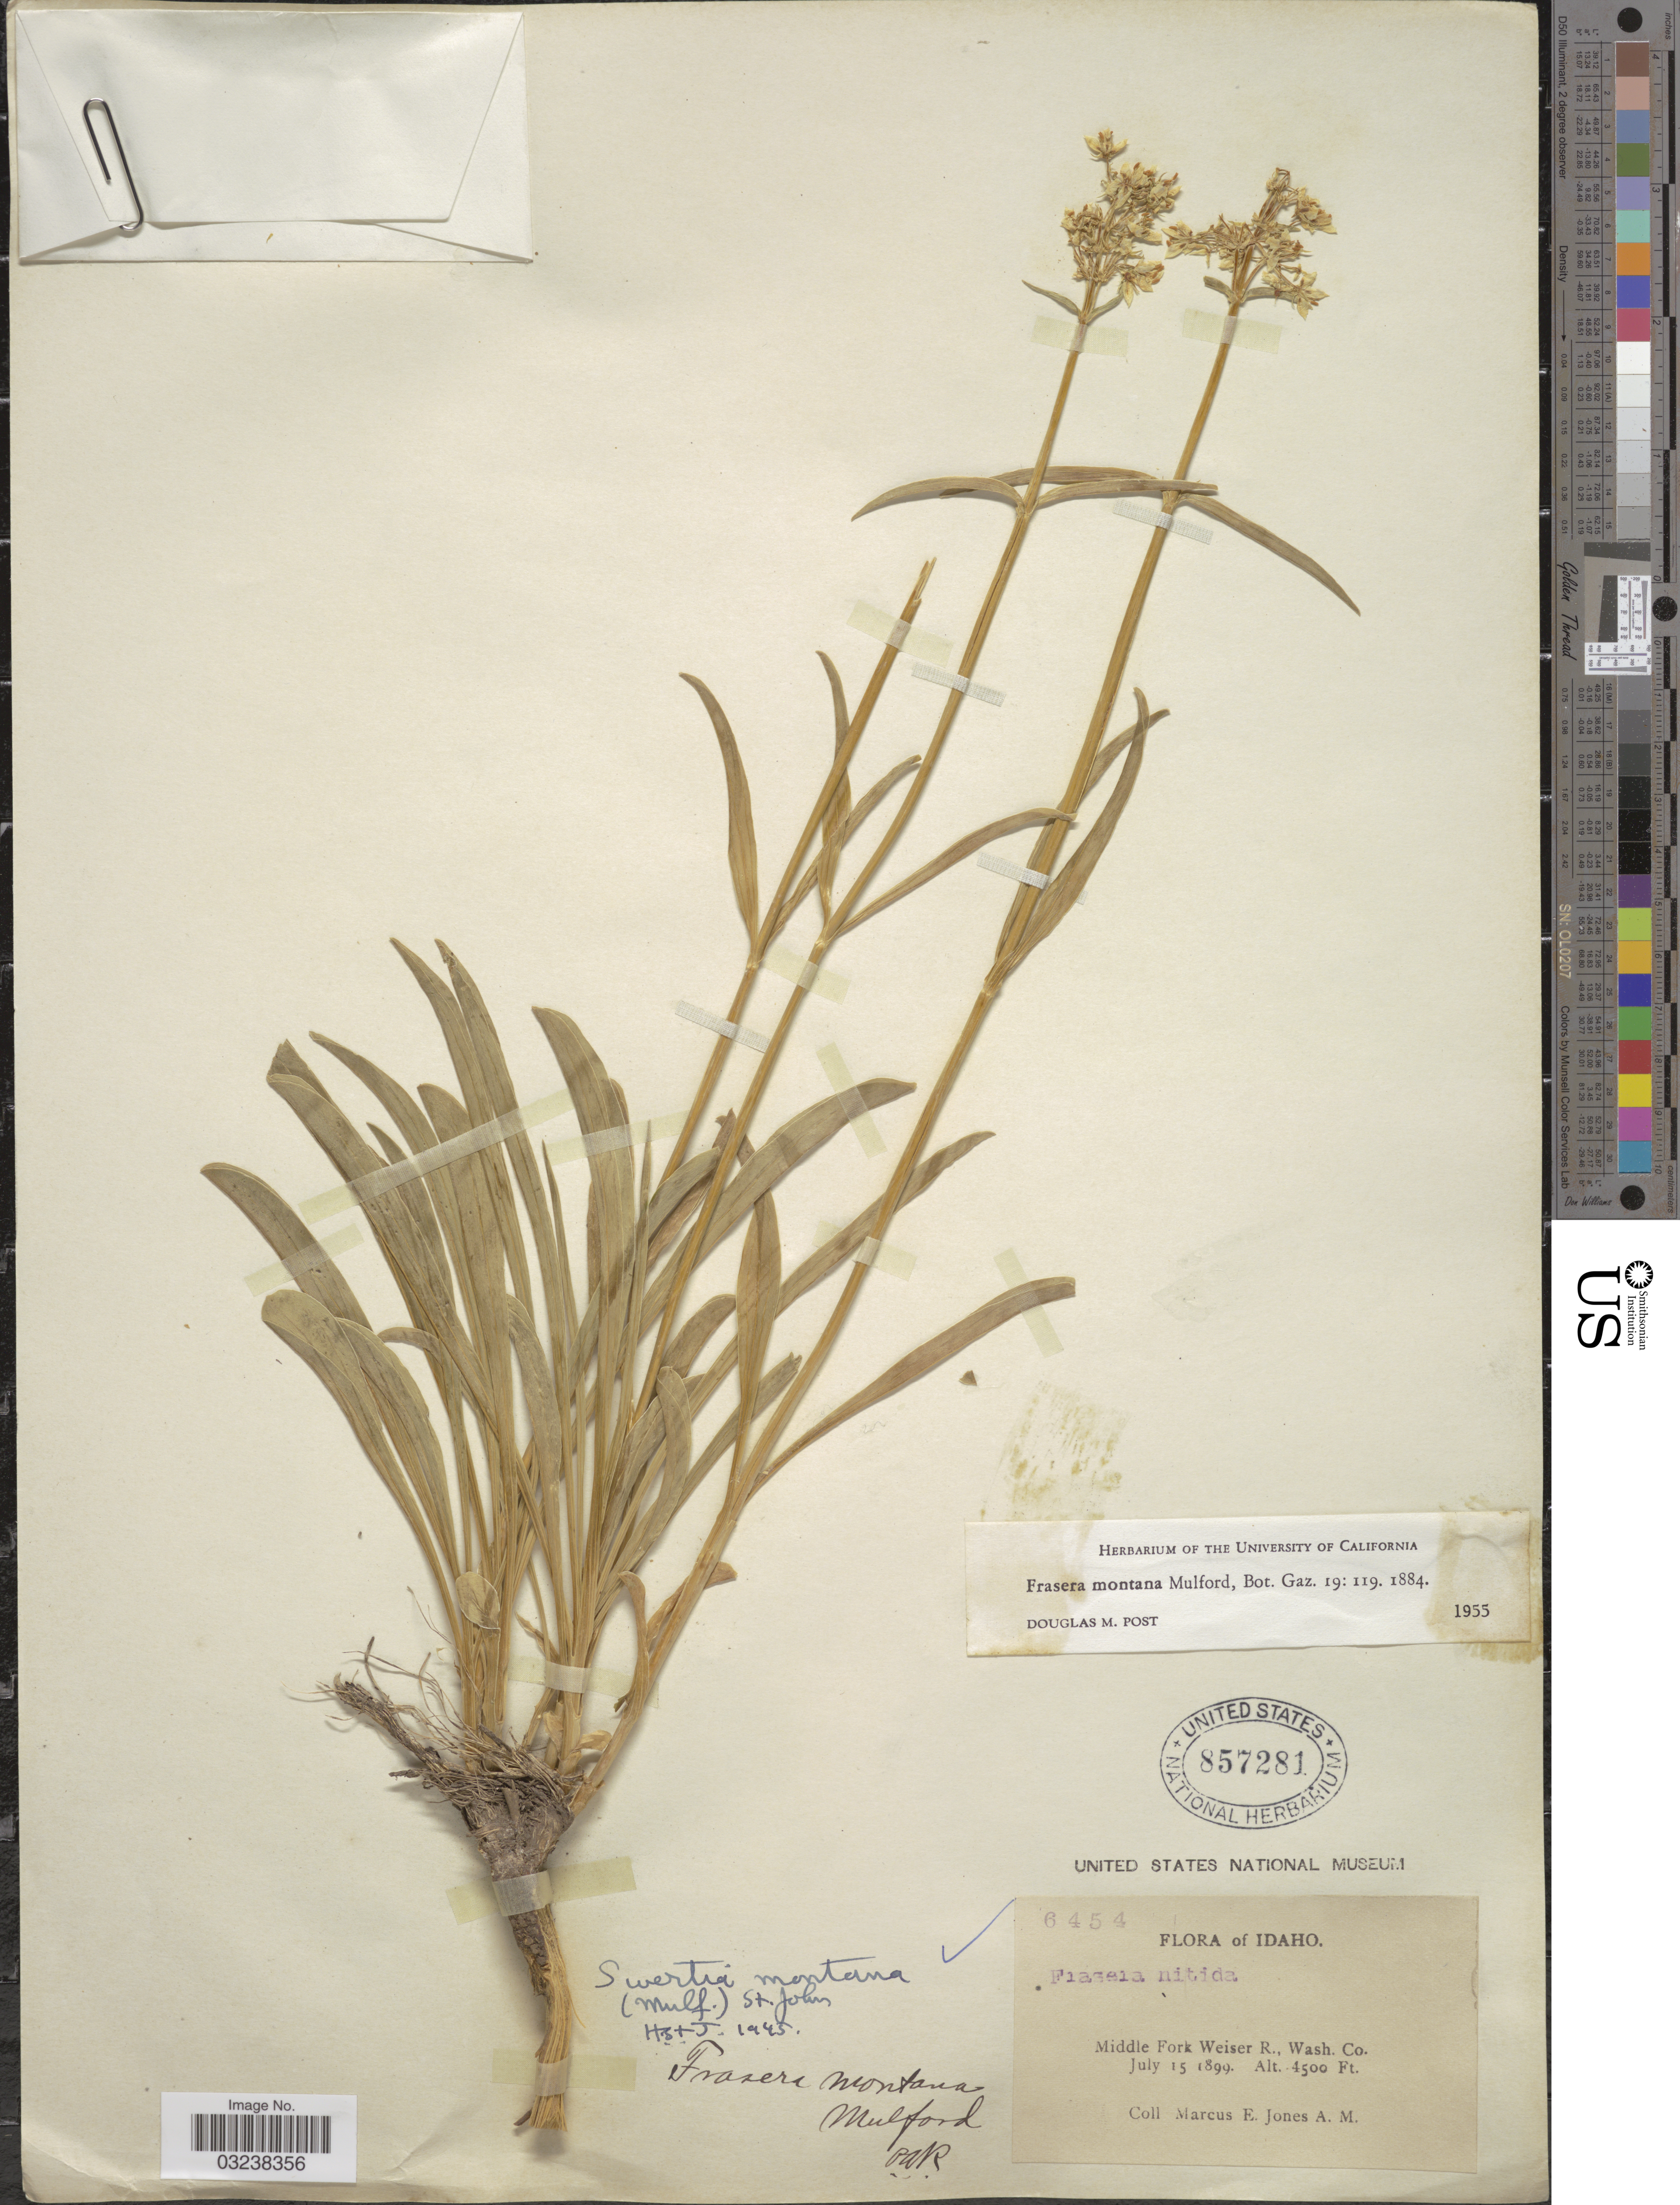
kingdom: Plantae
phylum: Tracheophyta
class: Magnoliopsida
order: Gentianales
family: Gentianaceae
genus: Swertia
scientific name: Swertia montana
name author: (Mulford) H. St. John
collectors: M. E. Jones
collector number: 6454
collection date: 1899-07-15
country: United States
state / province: Idaho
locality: Middle Fork Weiser R., Wash. Co.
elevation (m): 1372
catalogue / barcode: US 857281